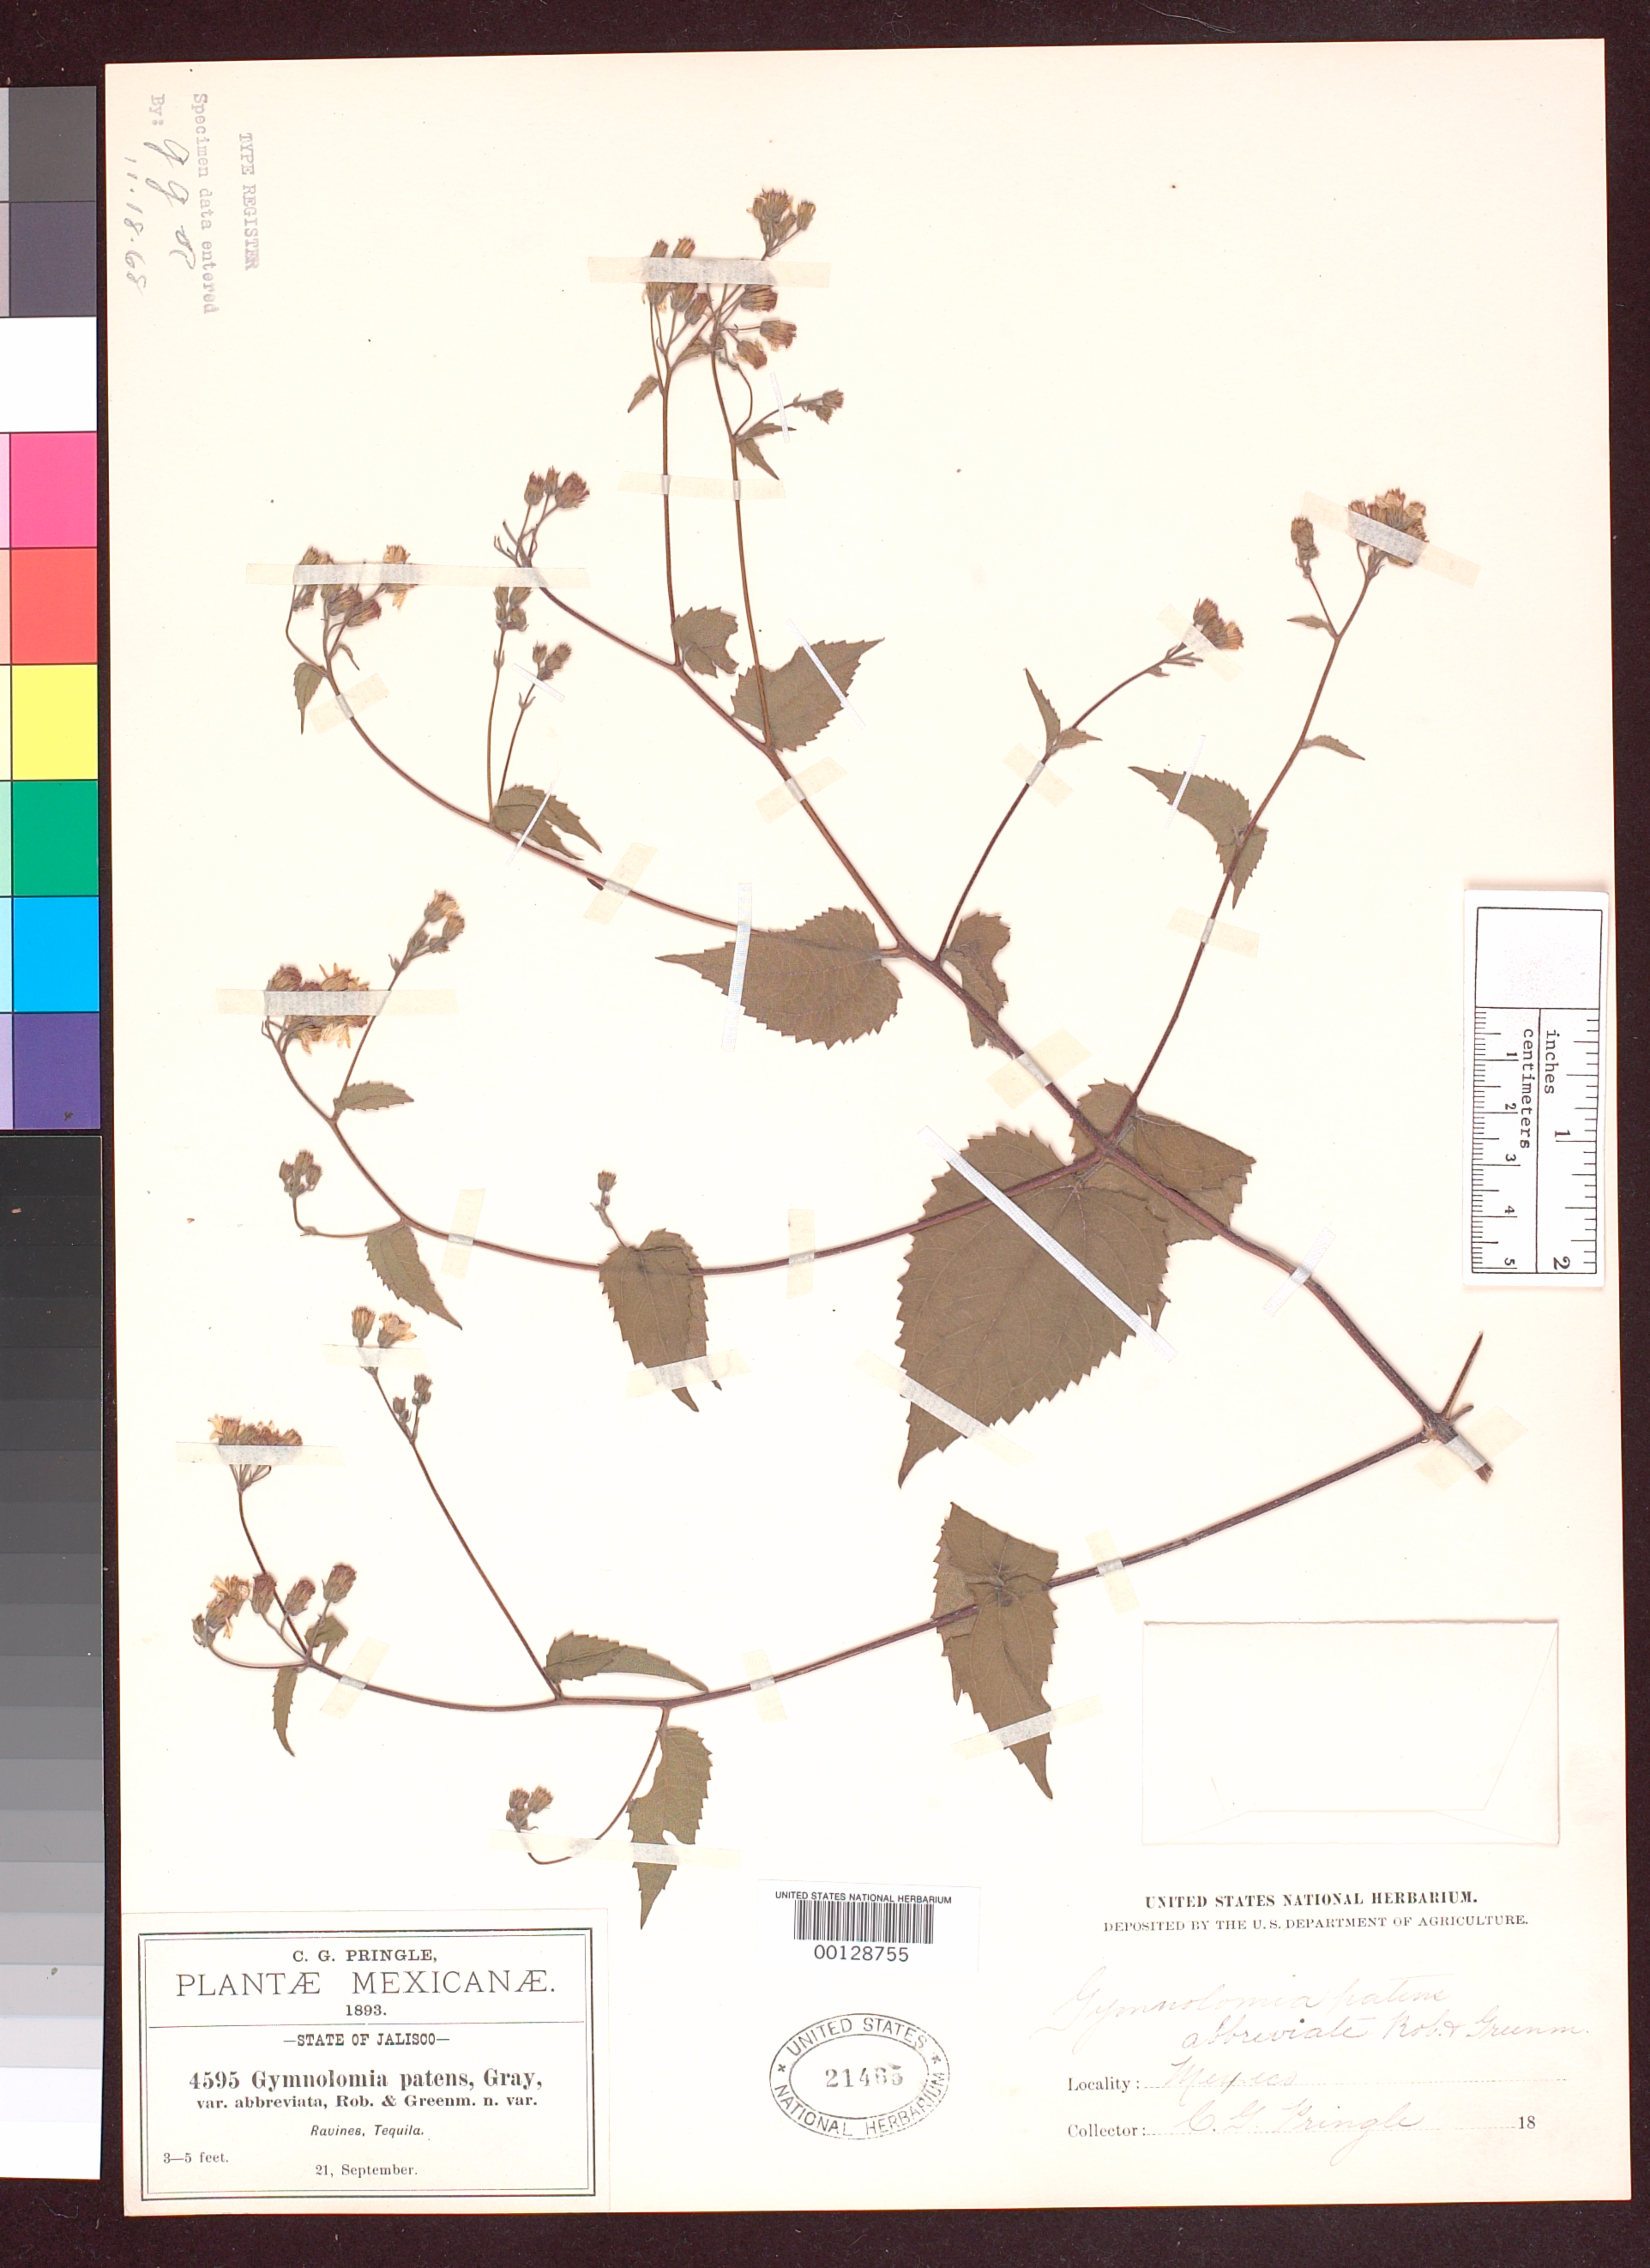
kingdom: Plantae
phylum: Tracheophyta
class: Magnoliopsida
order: Asterales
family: Asteraceae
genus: Gymnolomia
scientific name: Gymnolomia patens var. abbreviata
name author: B.L. Rob. & Greenm.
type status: Isotype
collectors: C. G. Pringle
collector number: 4595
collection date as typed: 21 Sep 1893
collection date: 1893-09-21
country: Mexico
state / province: Jalisco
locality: Ravines near Tequila.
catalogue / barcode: US 21465